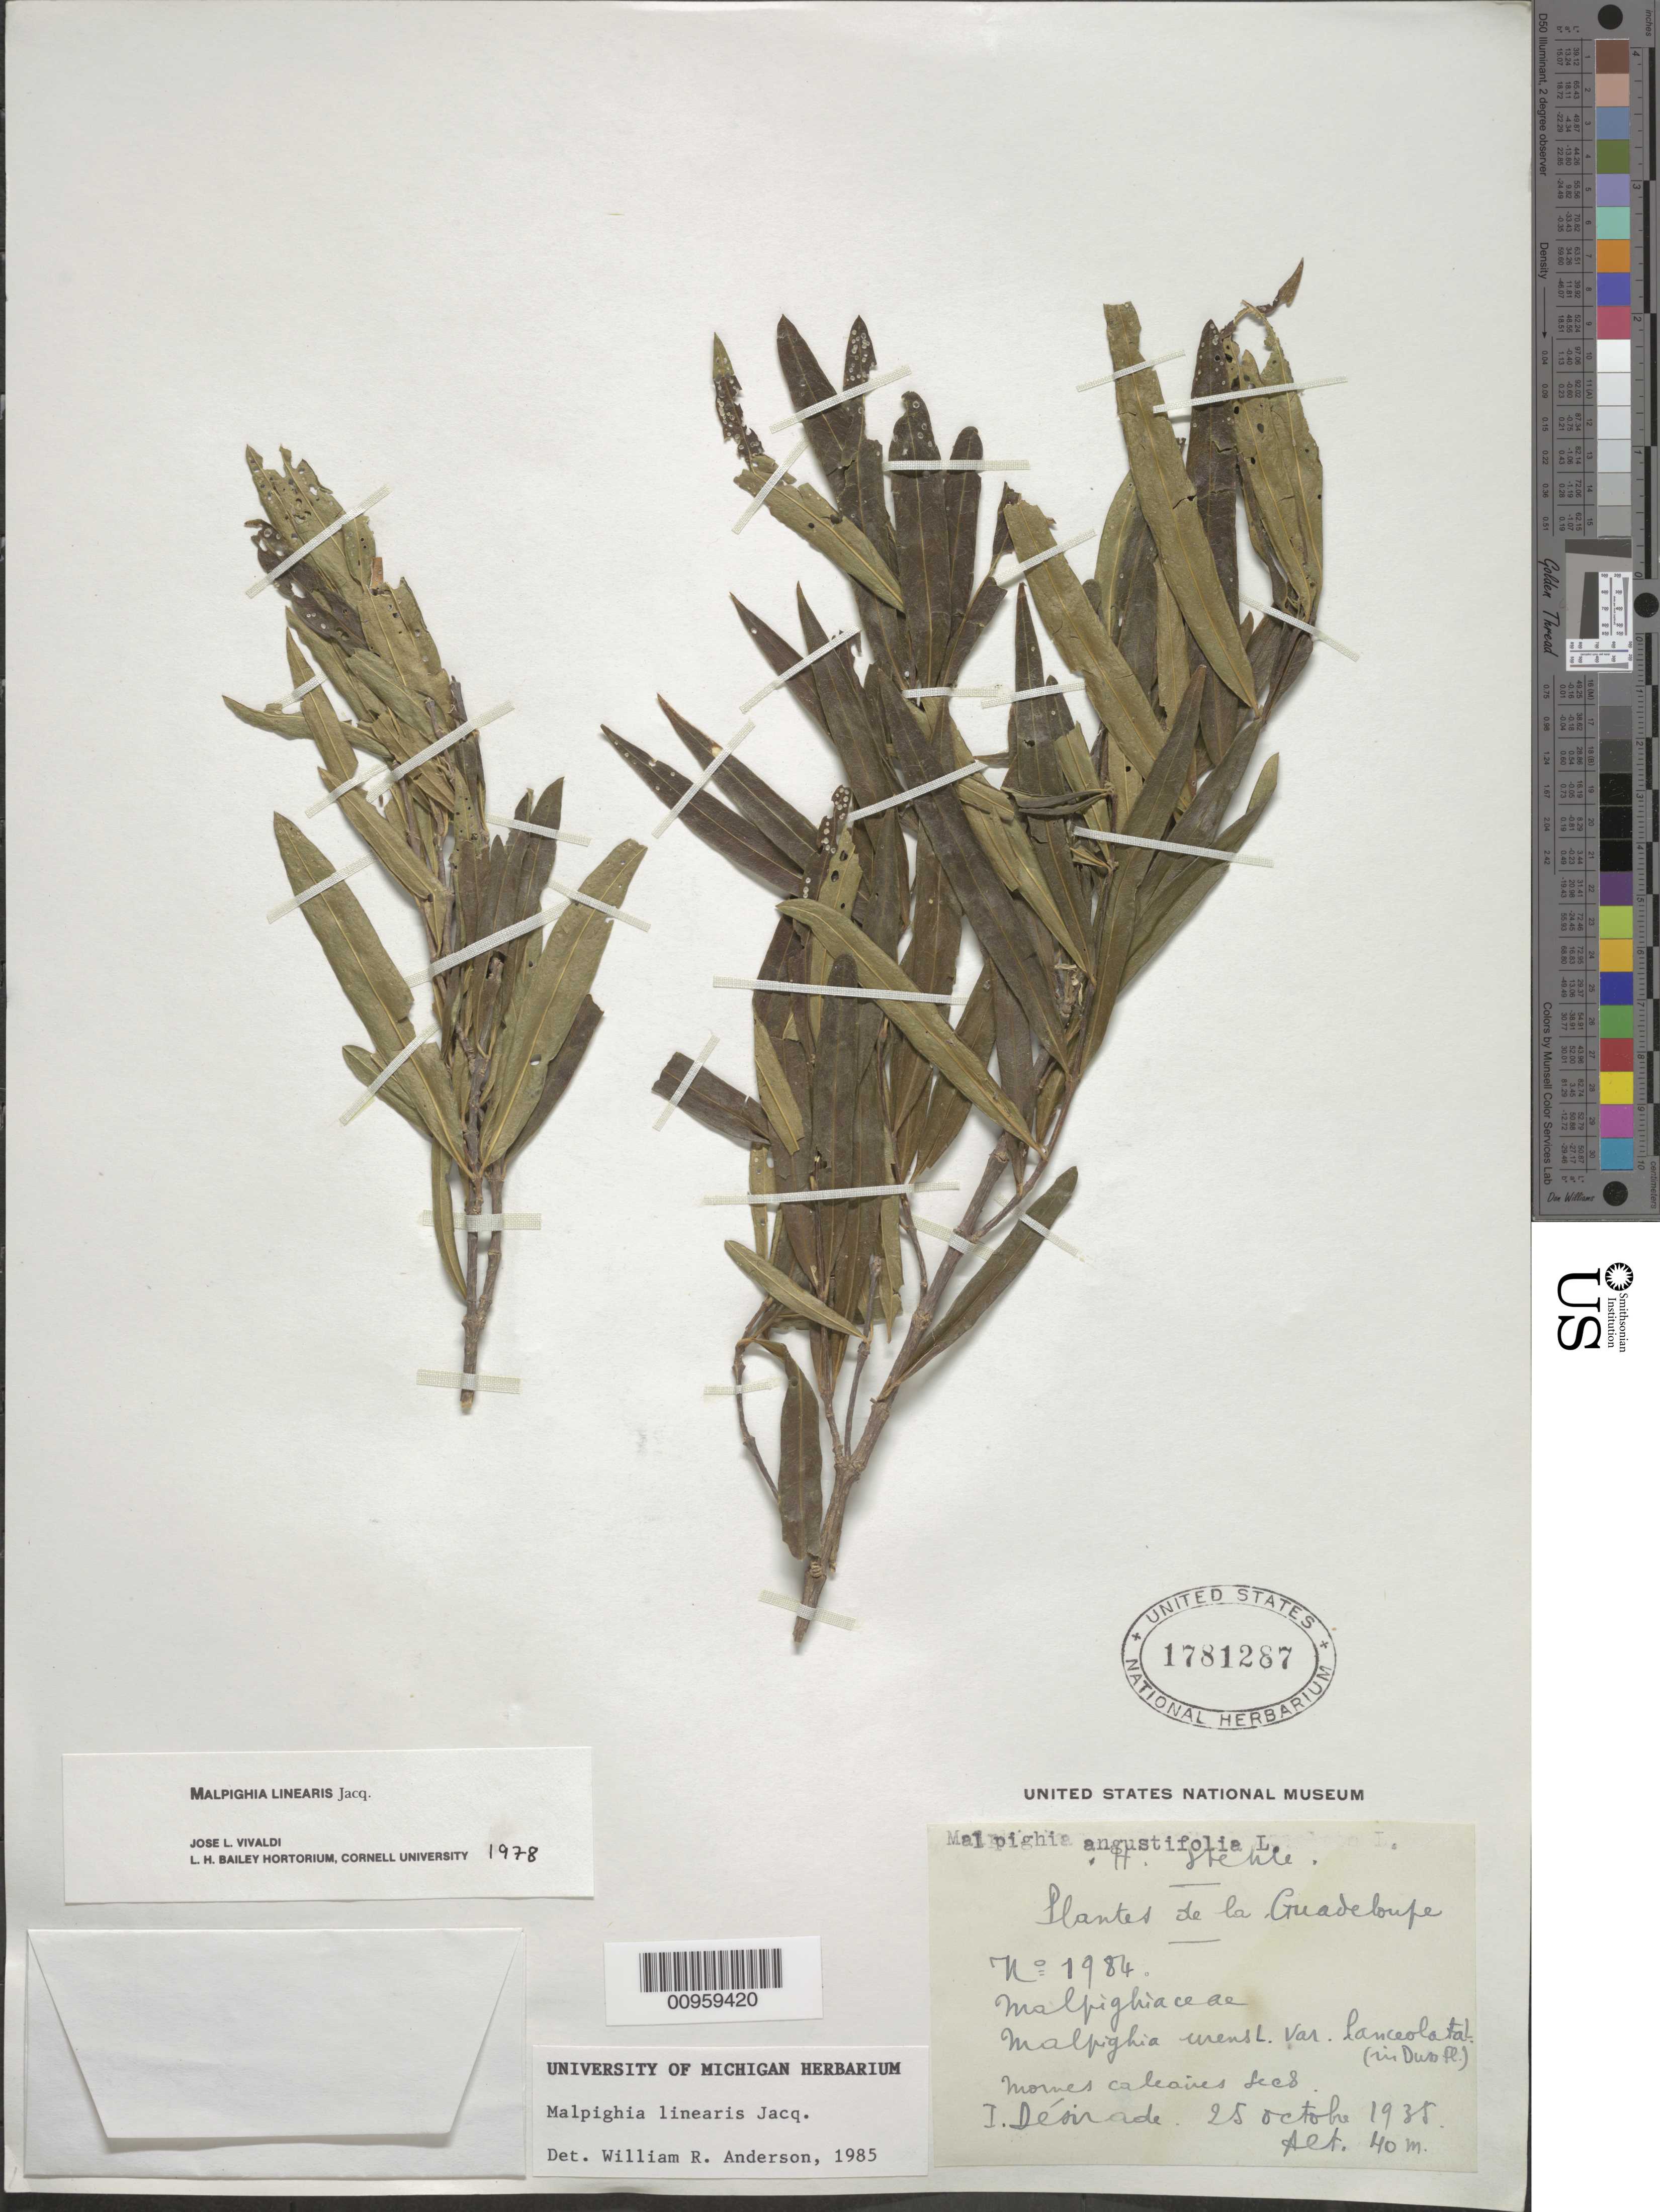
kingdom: Plantae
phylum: Tracheophyta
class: Magnoliopsida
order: Malpighiales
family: Malpighiaceae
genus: Malpighia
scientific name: Malpighia linearis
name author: Jacq.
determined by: Anderson, W. R., (MICH), University of Michigan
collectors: H. Stehlé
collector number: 1984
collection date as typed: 25 Oct 1935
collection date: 1935-10-25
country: Guadeloupe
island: La Désirade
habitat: Mornes calcaires secs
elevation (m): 40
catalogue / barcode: US 1781287